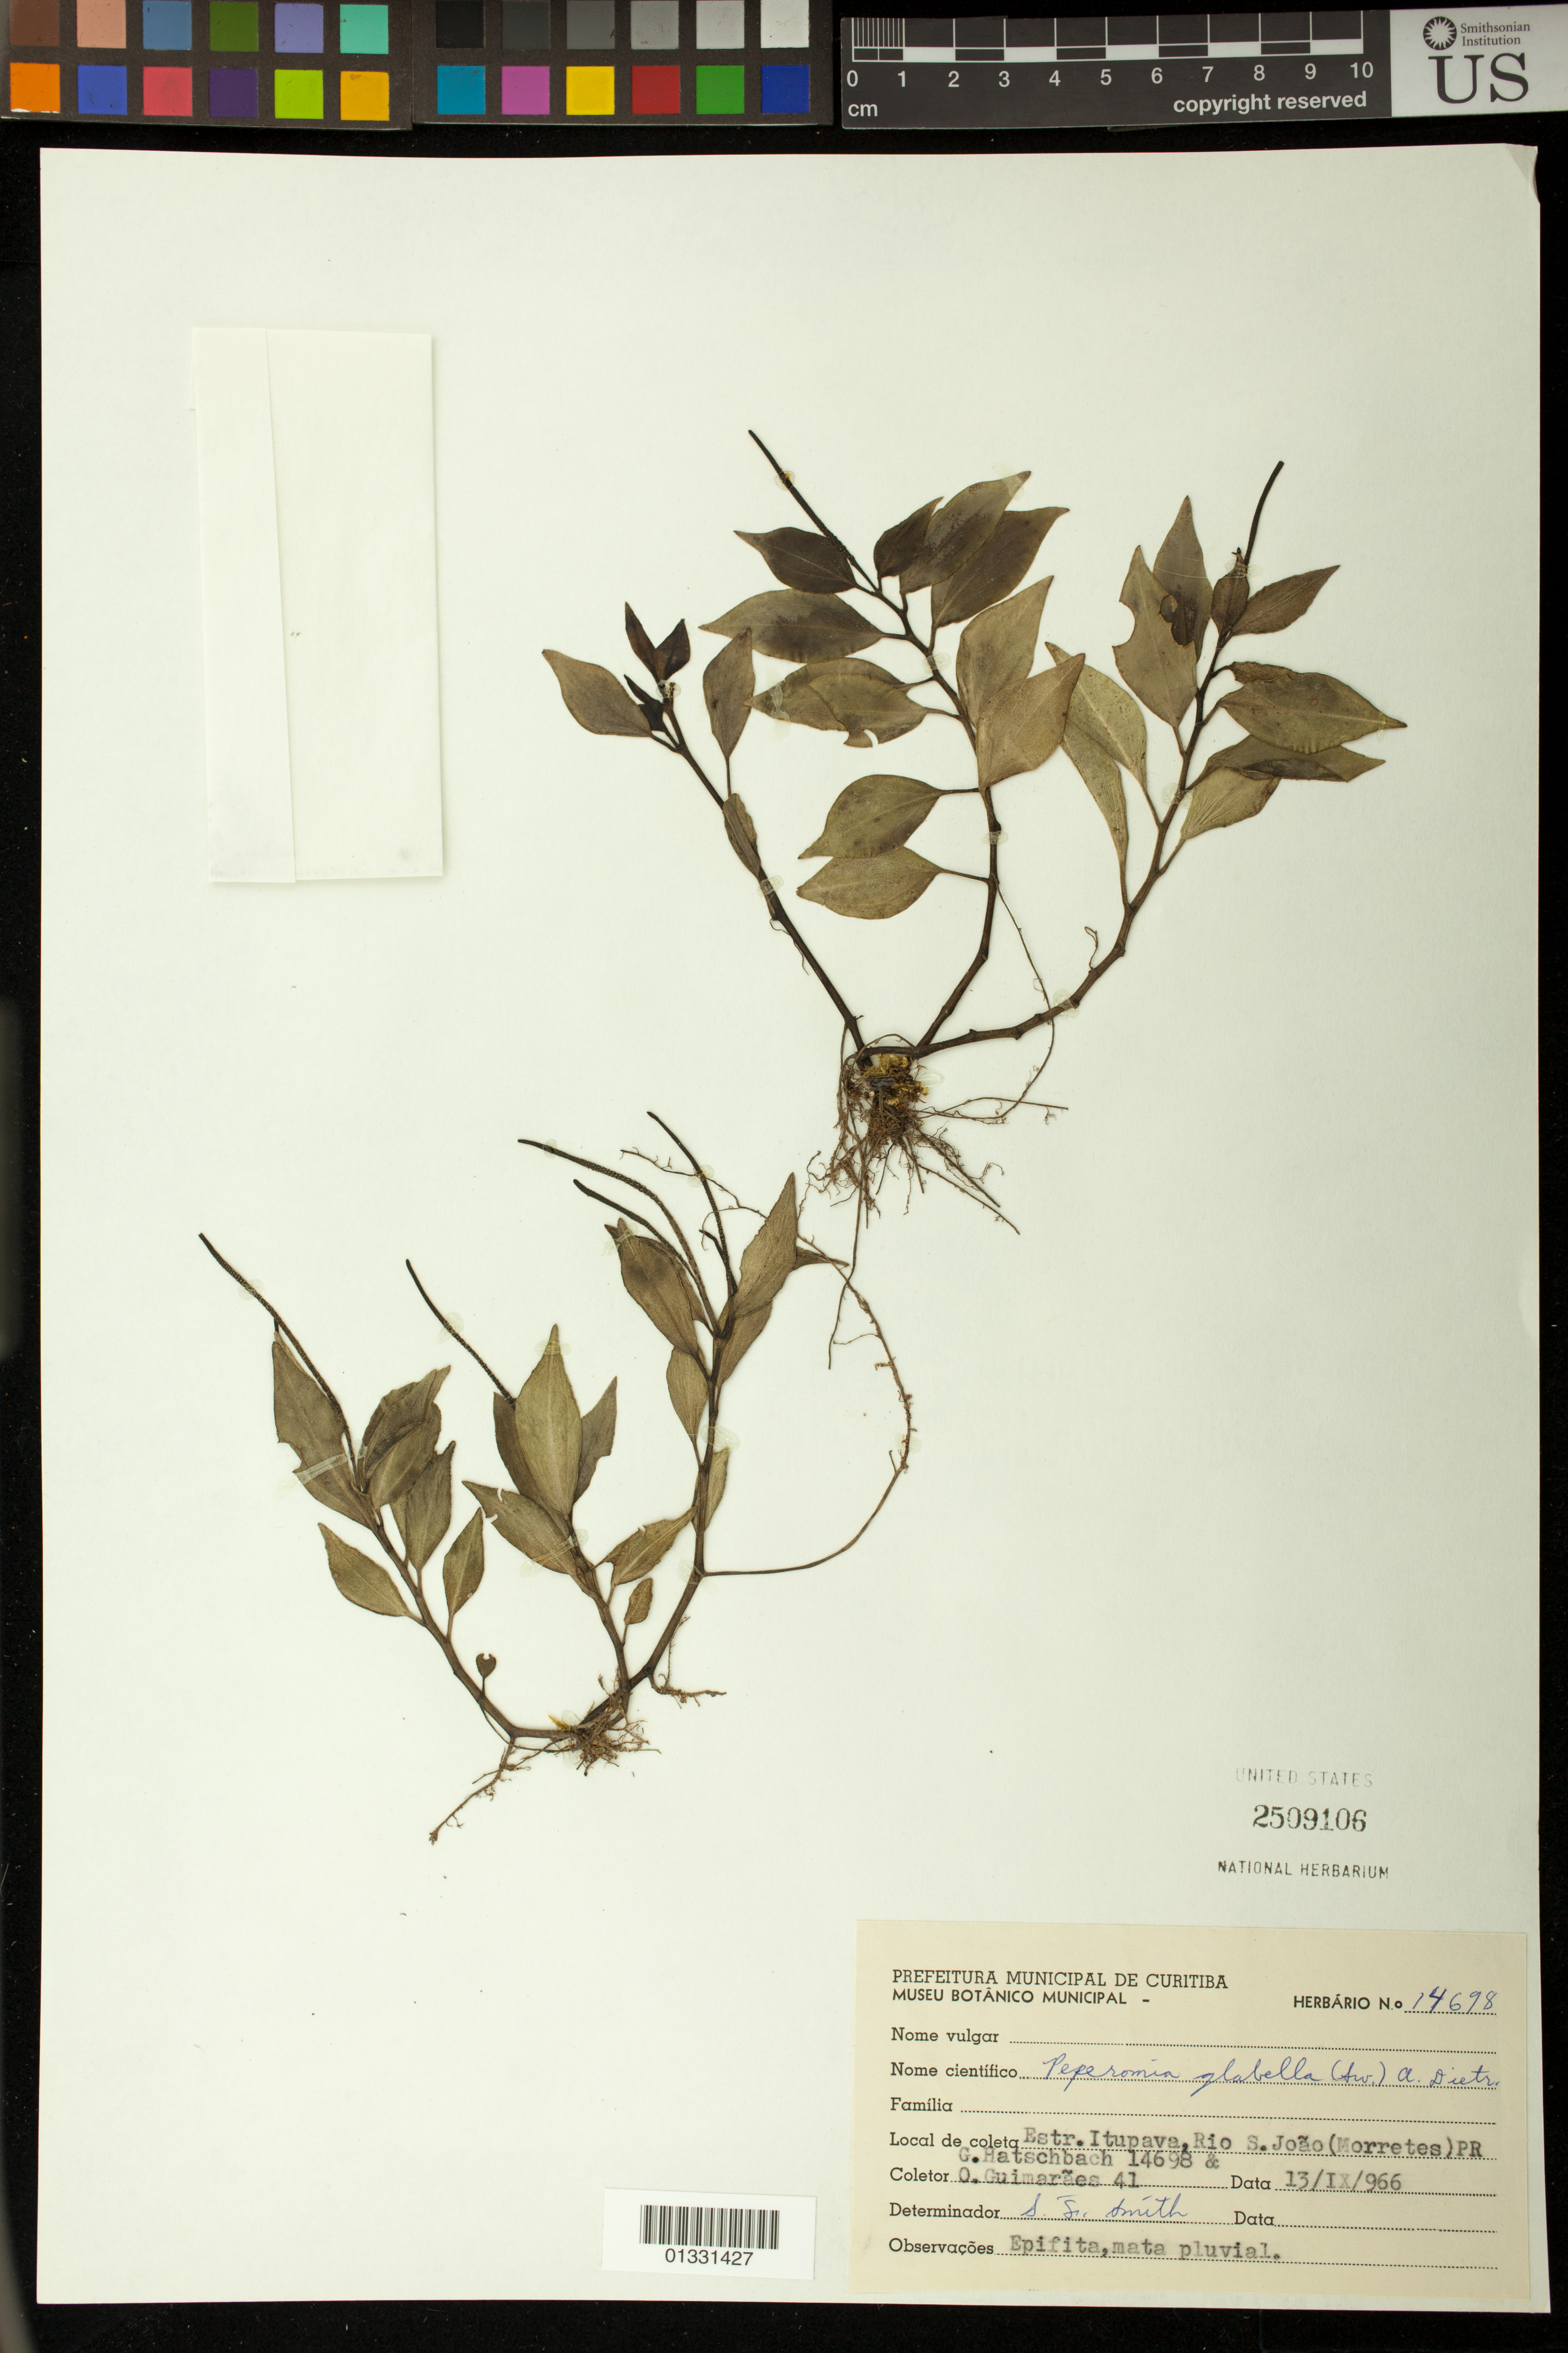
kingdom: Plantae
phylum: Tracheophyta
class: Magnoliopsida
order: Piperales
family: Piperaceae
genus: Peperomia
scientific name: Peperomia glabella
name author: (Sw.) A. Dietr.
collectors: G. Hatschbach & O. Guimarães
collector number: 14698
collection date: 1966-09-13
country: Brazil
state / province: Paraná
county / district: Morretes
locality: Estr. Itupava, Rio S. João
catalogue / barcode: US 2509106